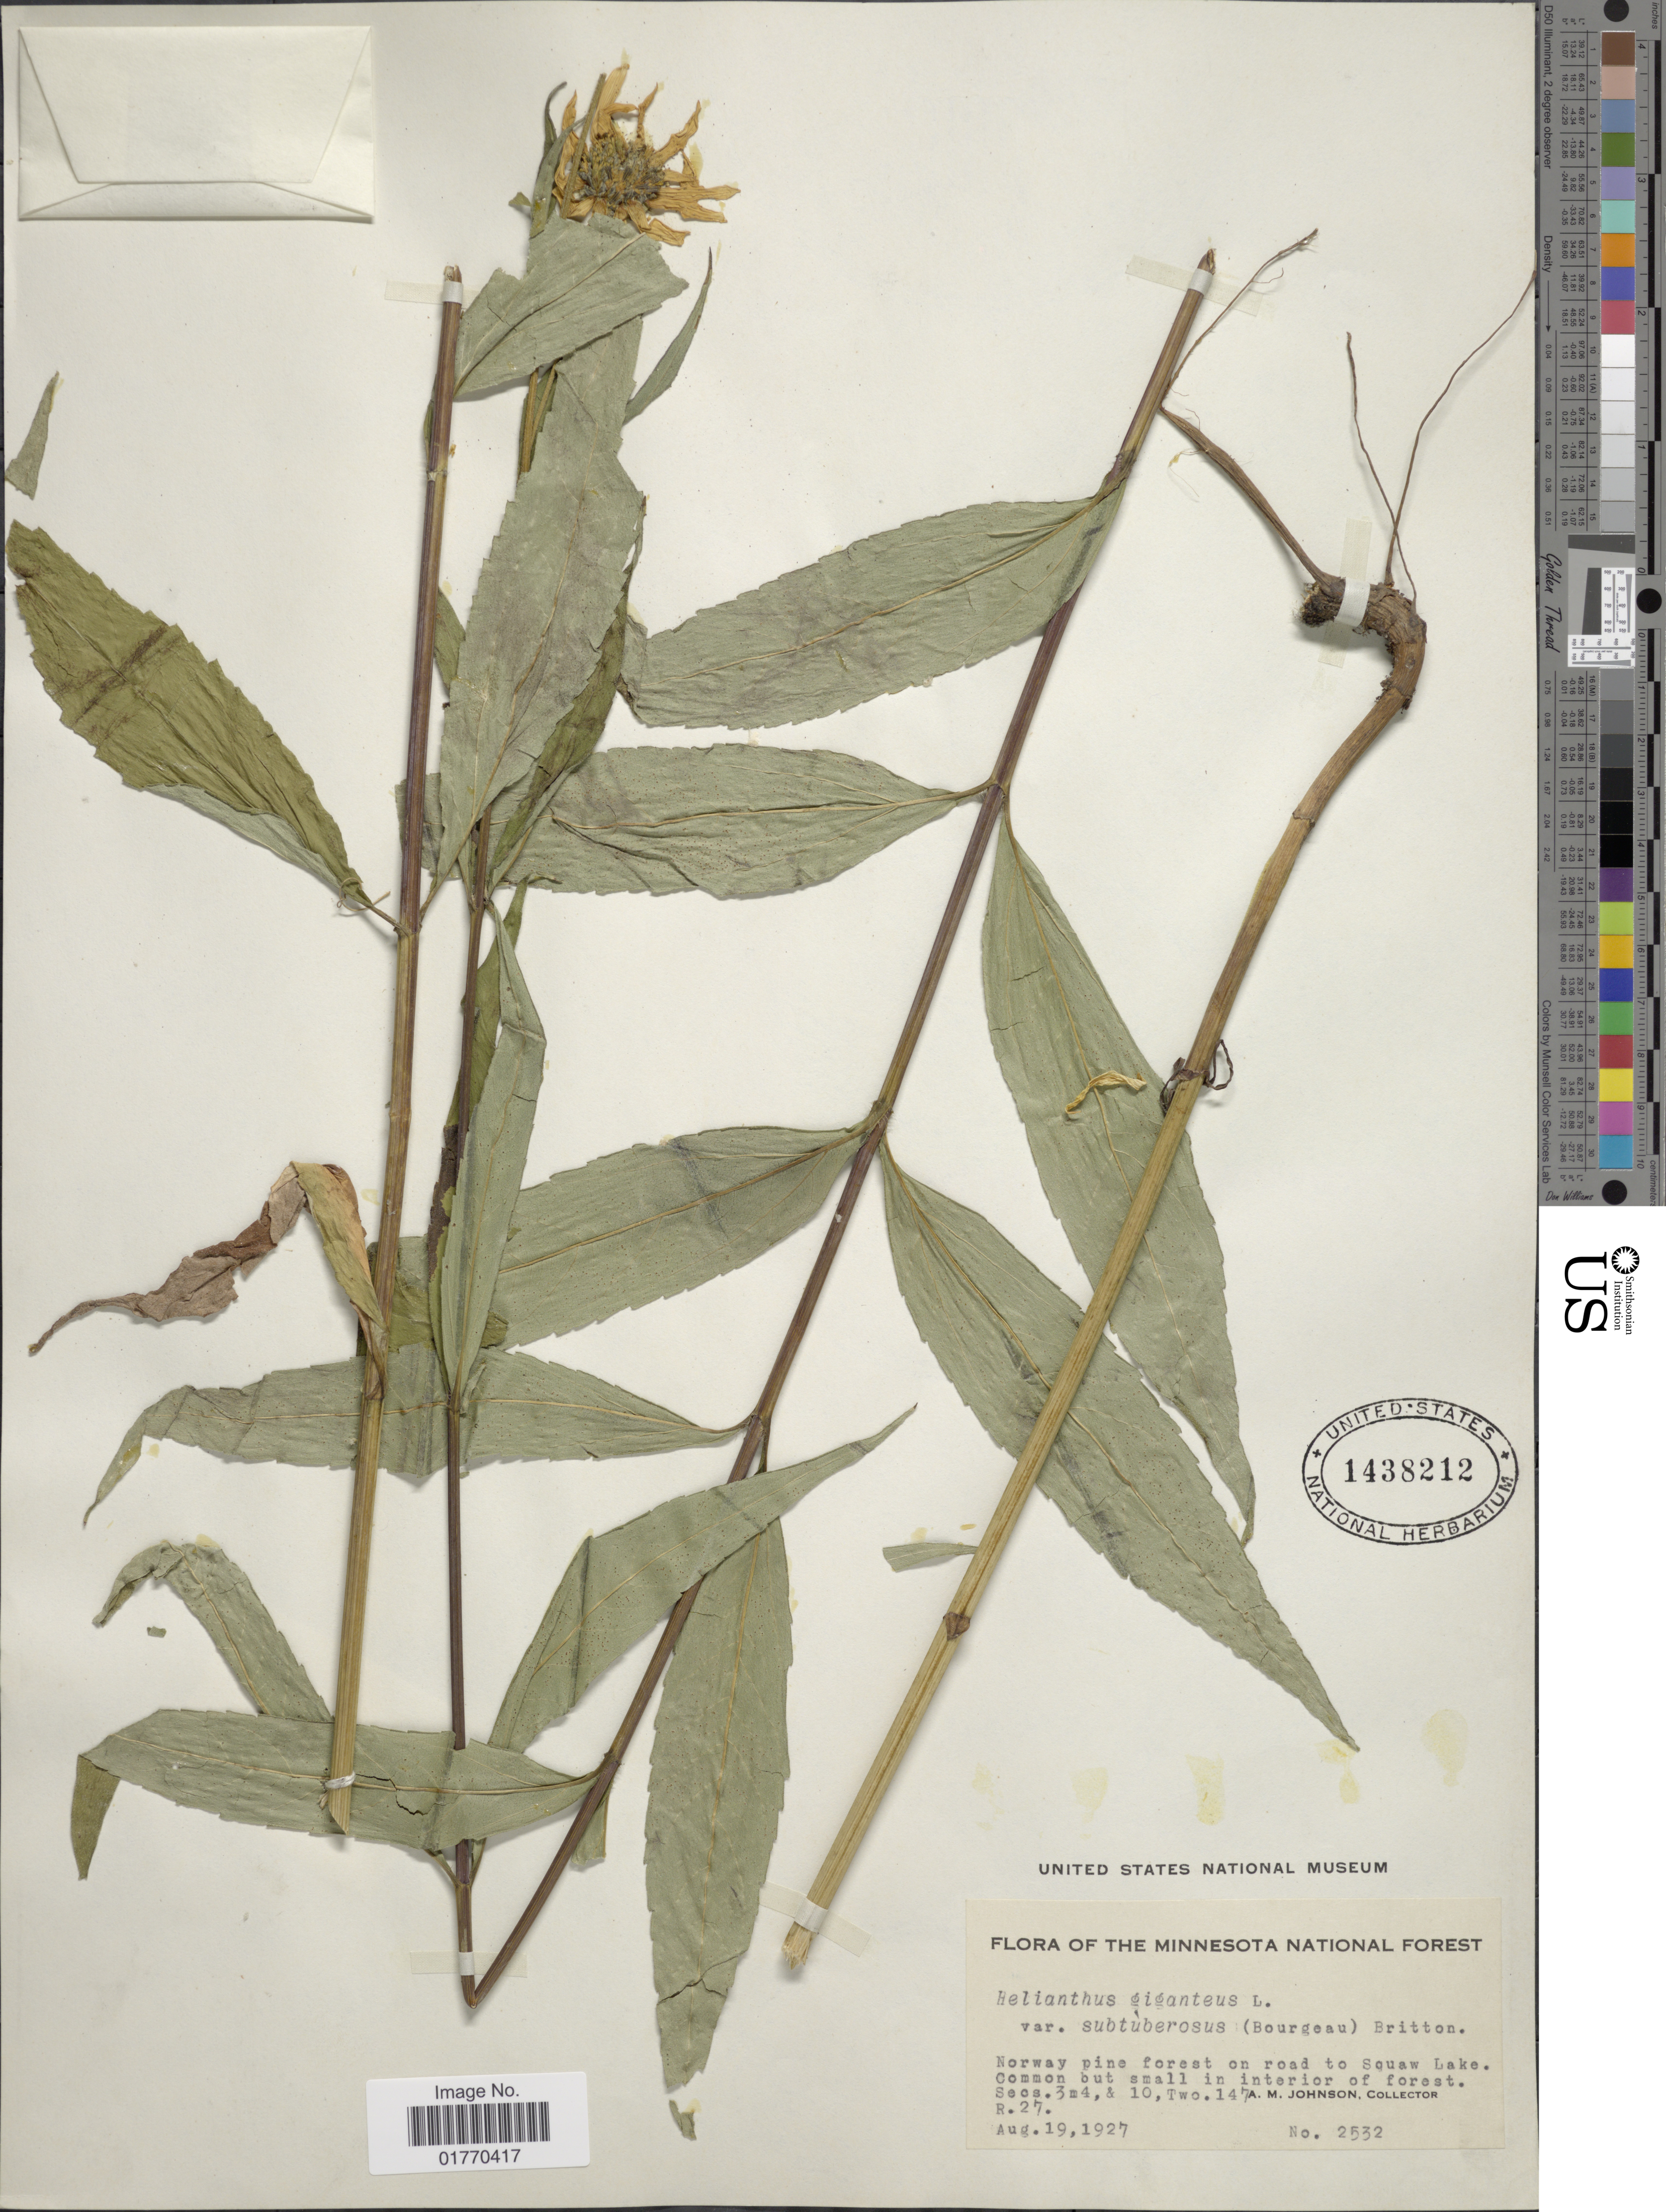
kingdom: Plantae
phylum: Tracheophyta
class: Magnoliopsida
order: Asterales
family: Asteraceae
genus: Helianthus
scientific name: Helianthus giganteus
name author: L.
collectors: A. M. Johnson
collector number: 2532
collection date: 1927-08-19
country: United States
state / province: Minnesota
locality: The Minnesota National Forest, Norway pine forest on road to Souaw Lake, Common but small in interior of forest Secs. 3m4, & 10, Two. 147, R. 27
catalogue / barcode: US 1438212